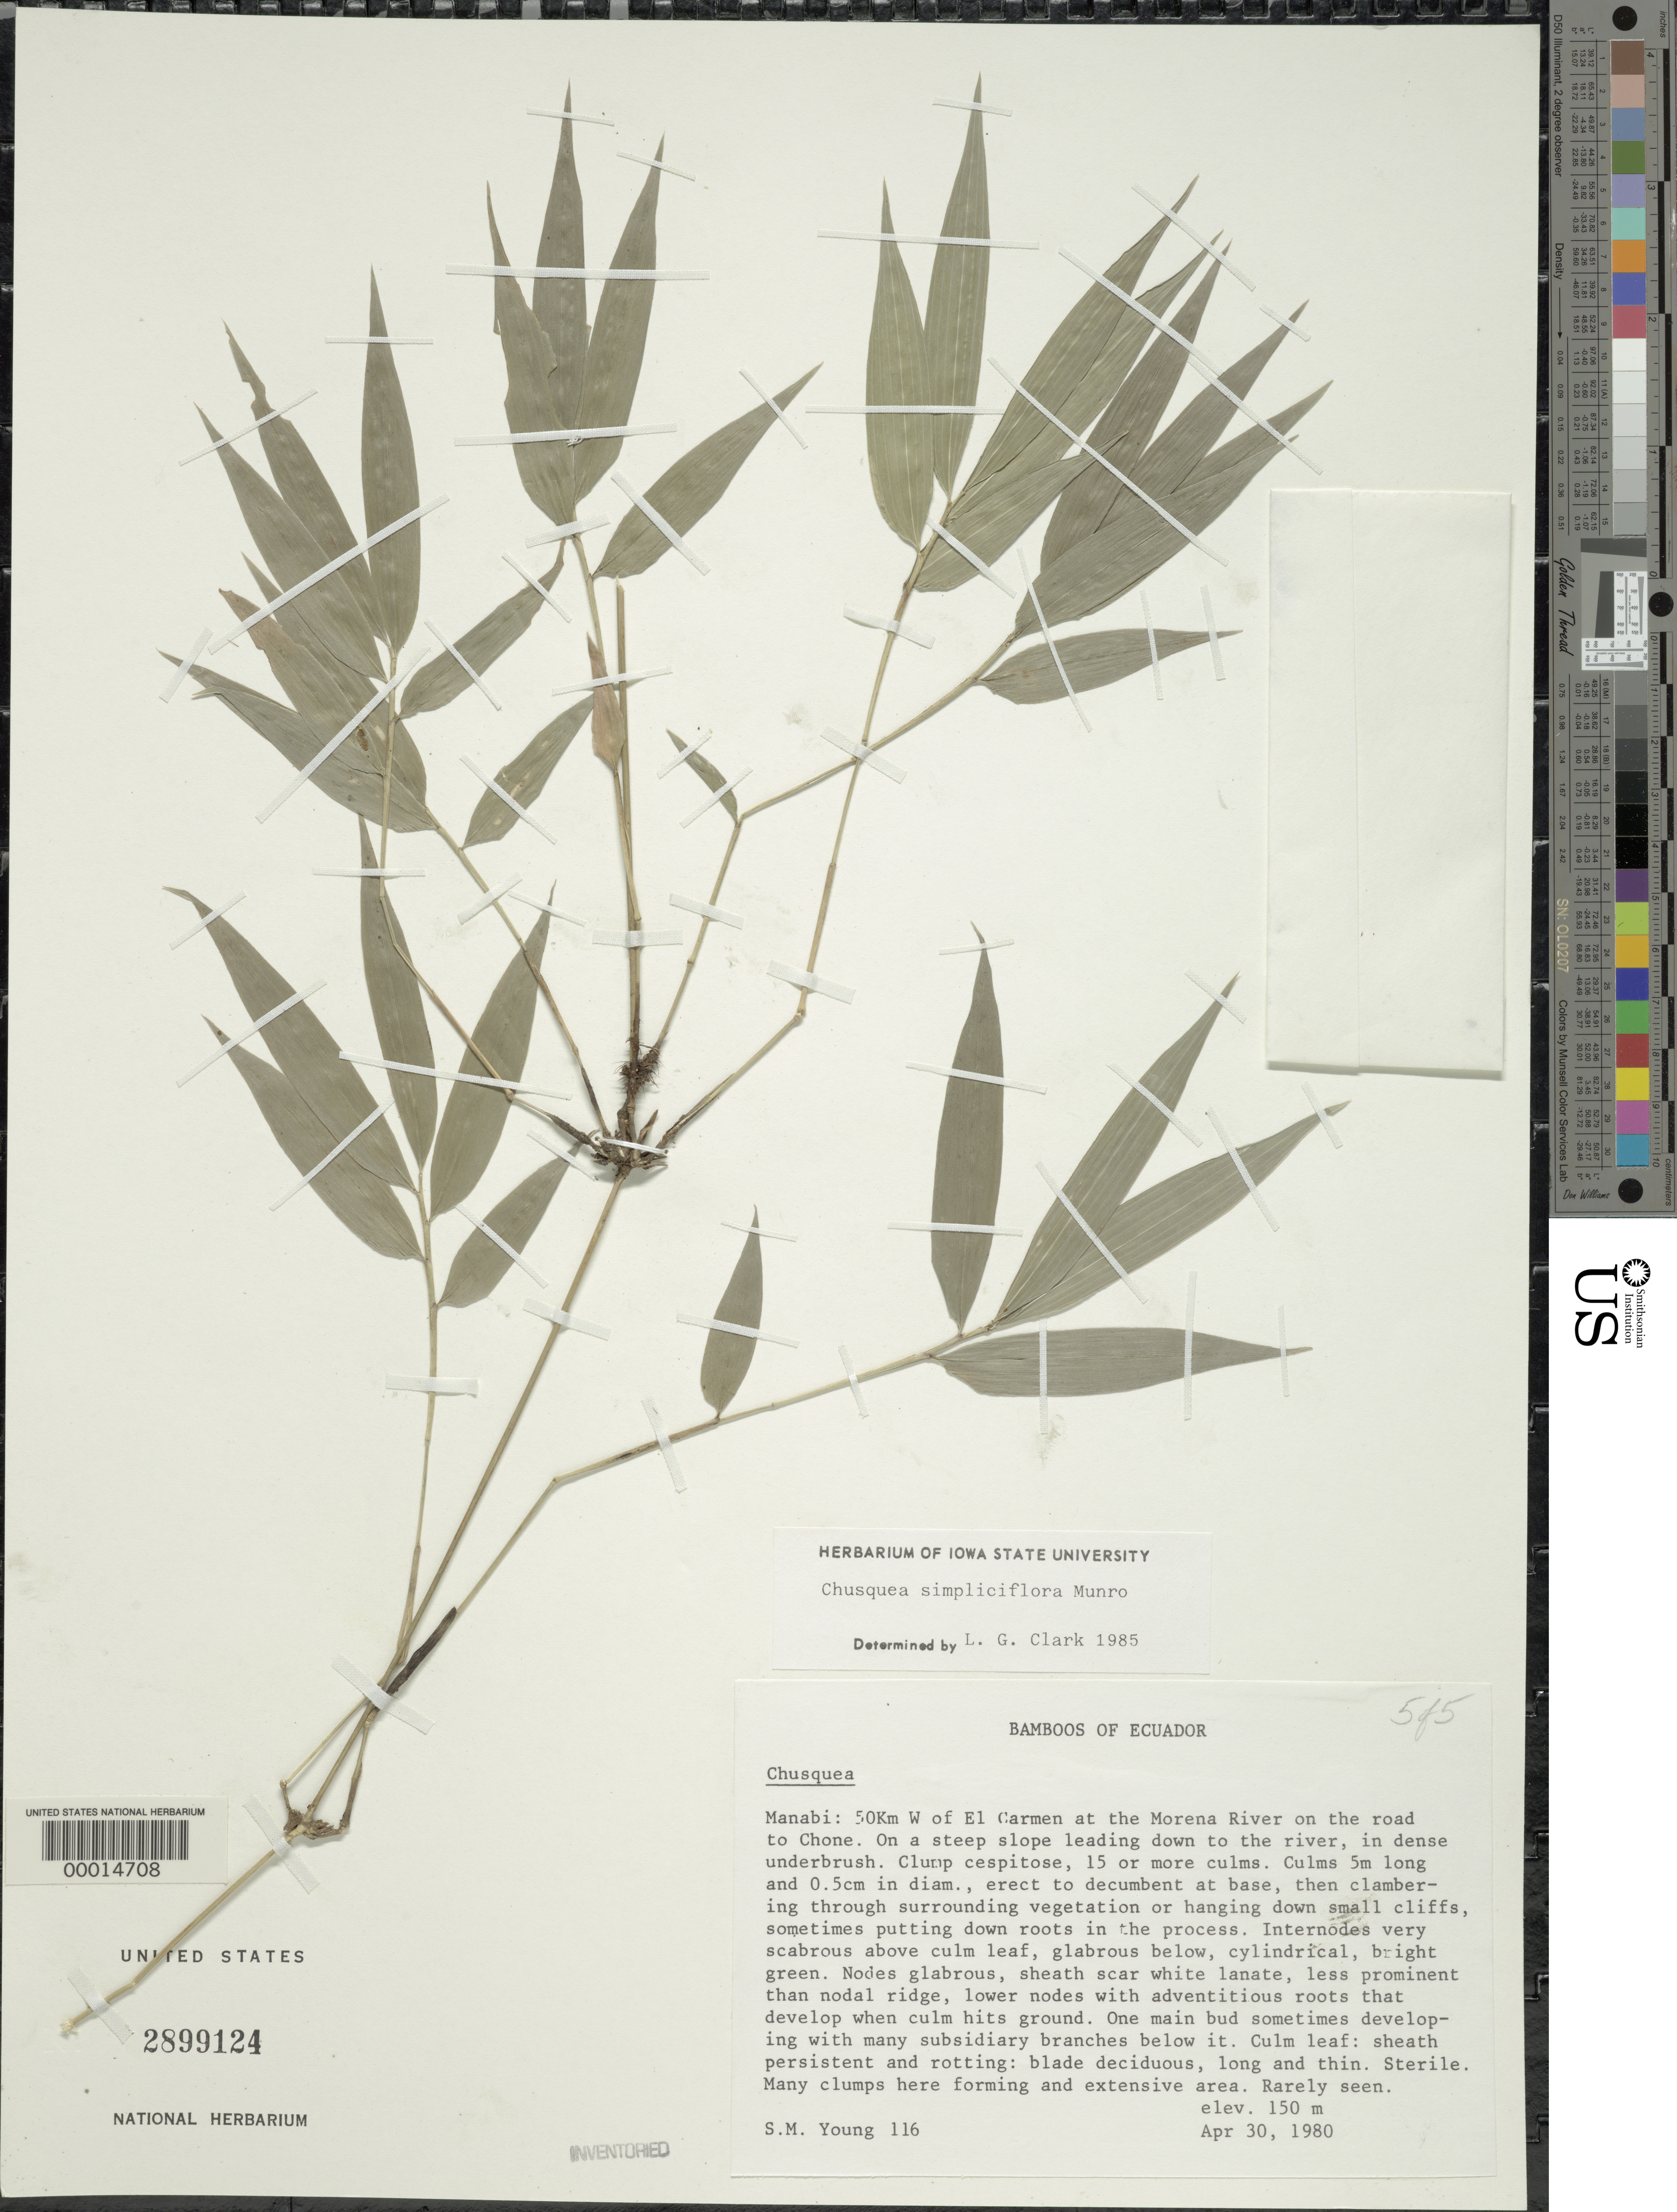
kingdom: Plantae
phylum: Tracheophyta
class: Liliopsida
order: Poales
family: Poaceae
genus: Chusquea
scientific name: Chusquea simpliciflora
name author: Munro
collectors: S. Young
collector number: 116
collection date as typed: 30 Apr 1980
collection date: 1980-04-30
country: Ecuador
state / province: Manabí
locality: El Carmen, morena River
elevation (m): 150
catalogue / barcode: US 2899124